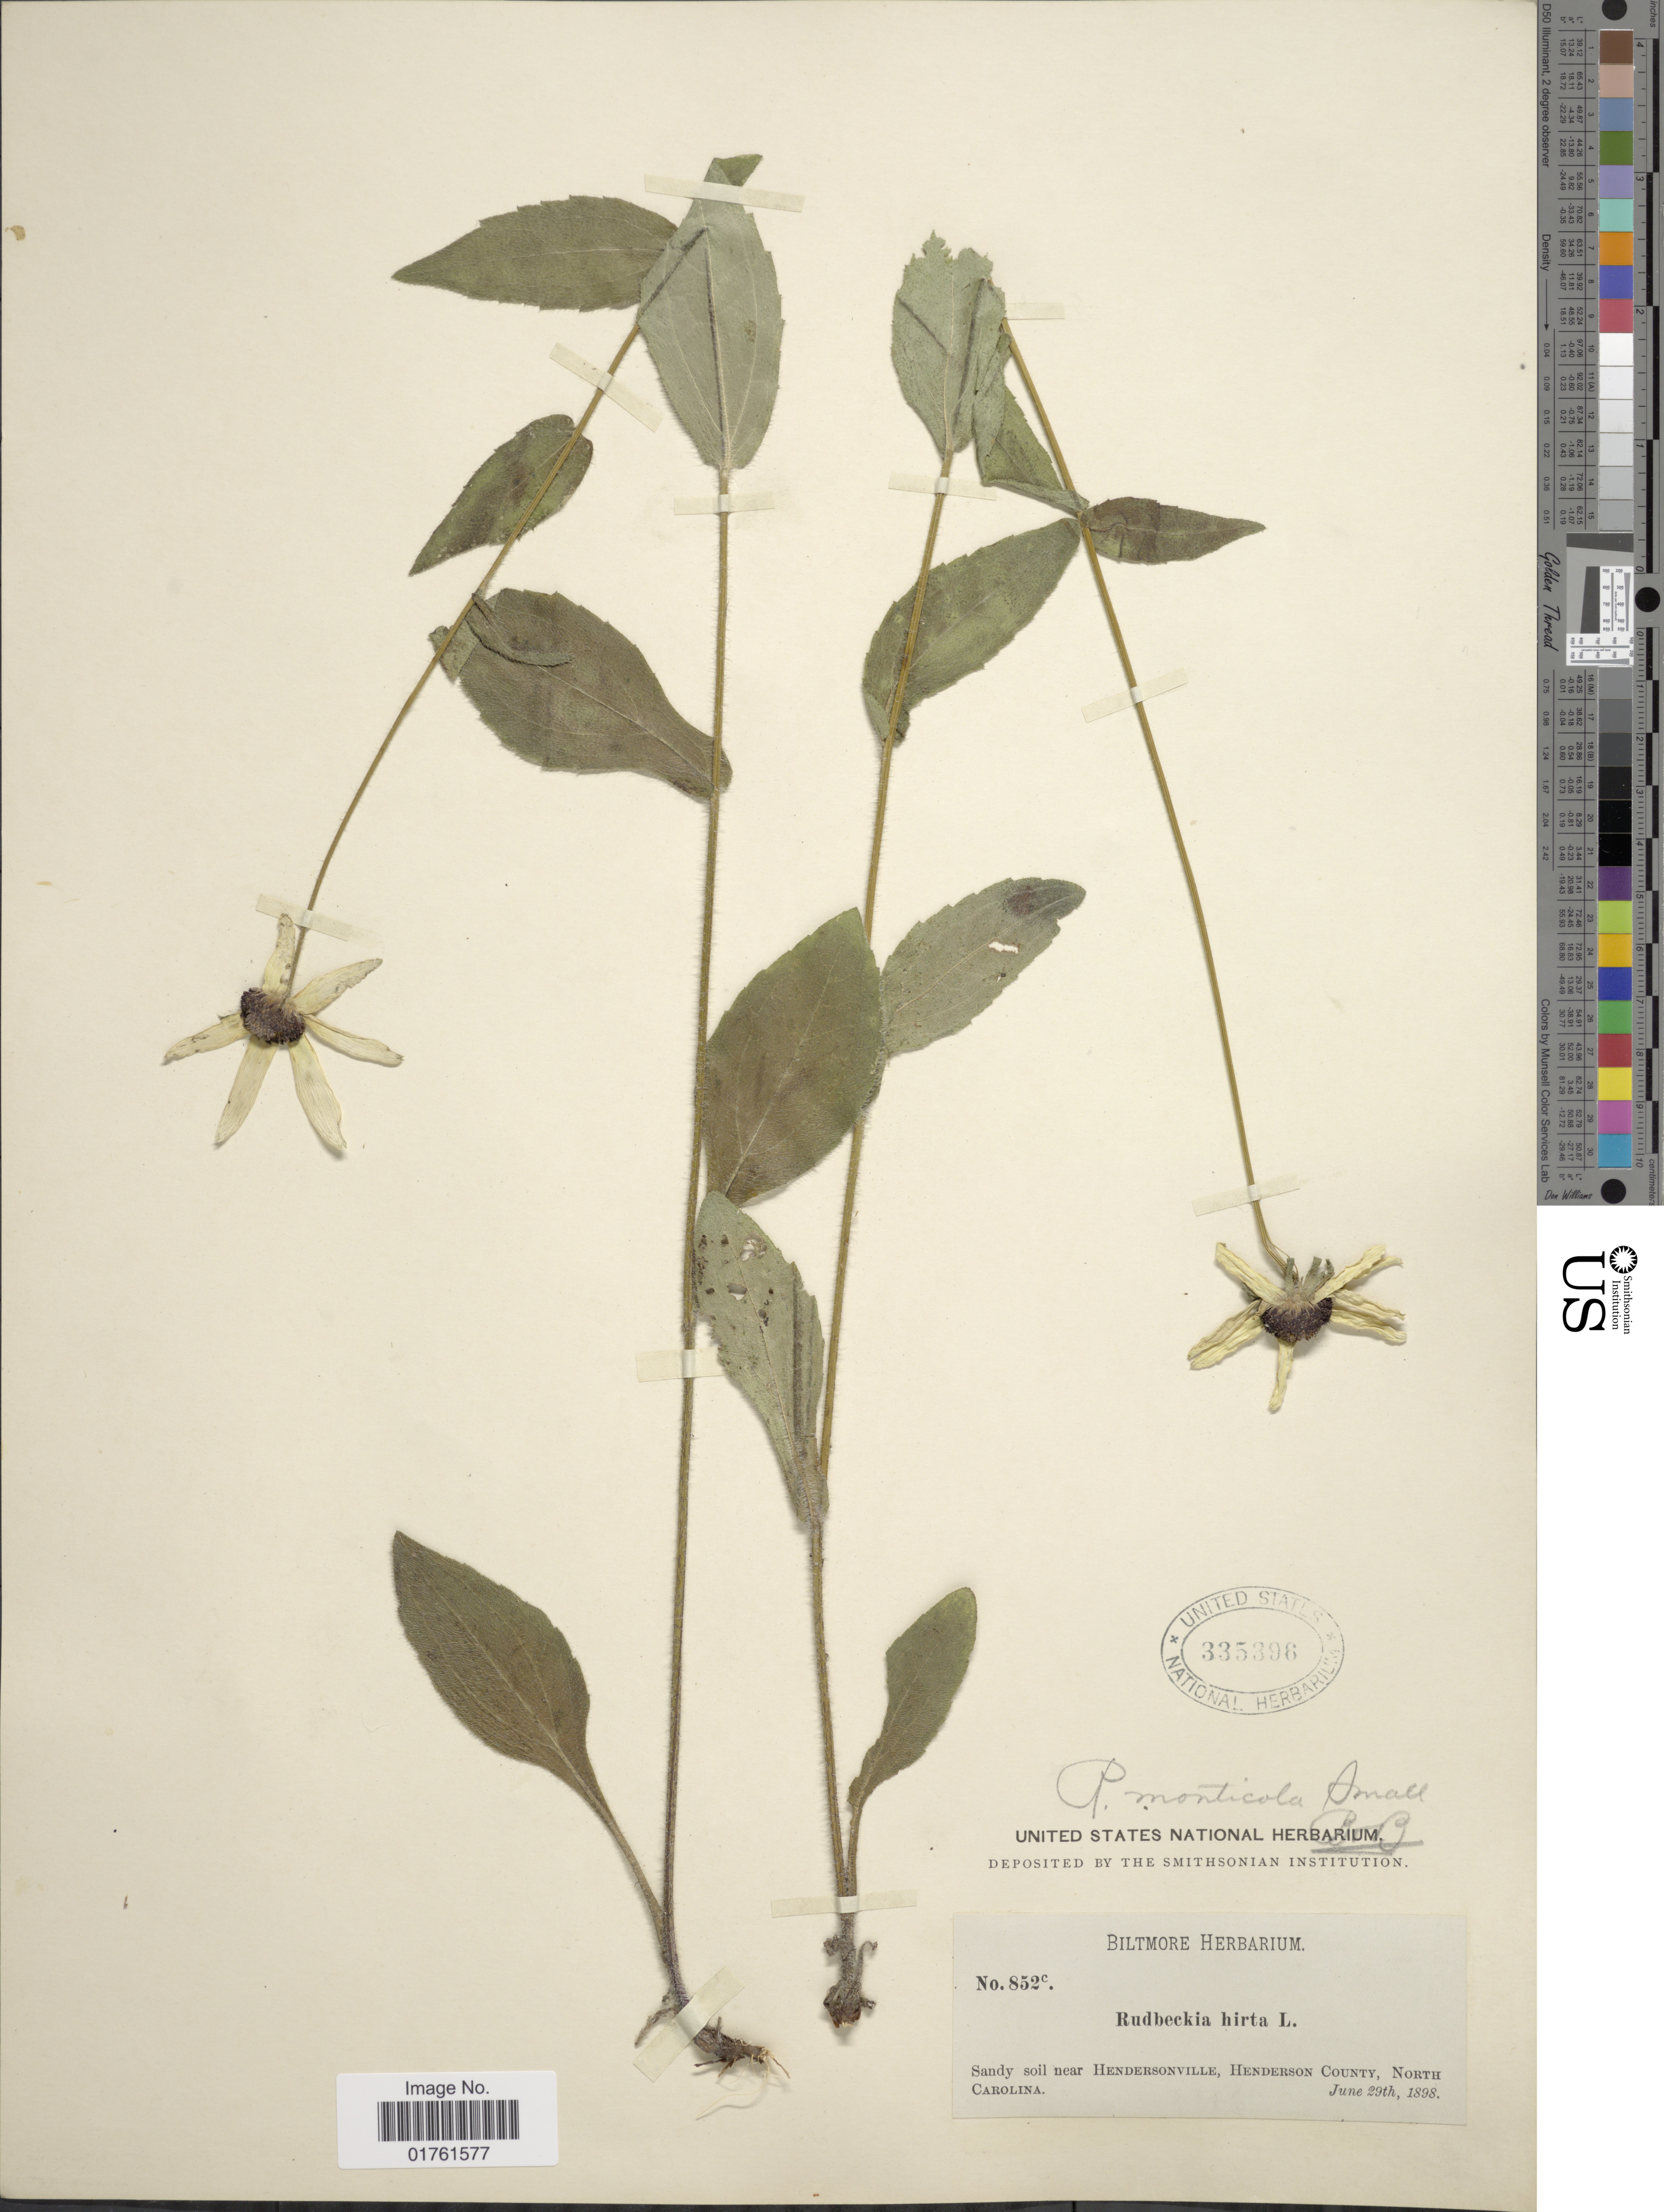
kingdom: Plantae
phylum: Tracheophyta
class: Magnoliopsida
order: Asterales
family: Asteraceae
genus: Rudbeckia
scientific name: Rudbeckia monticola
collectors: ex herb. Biltmore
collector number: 852c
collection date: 1898-06-29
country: United States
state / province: North Carolina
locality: Sandy soil near Hendersonville, Henderson County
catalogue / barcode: US 335396